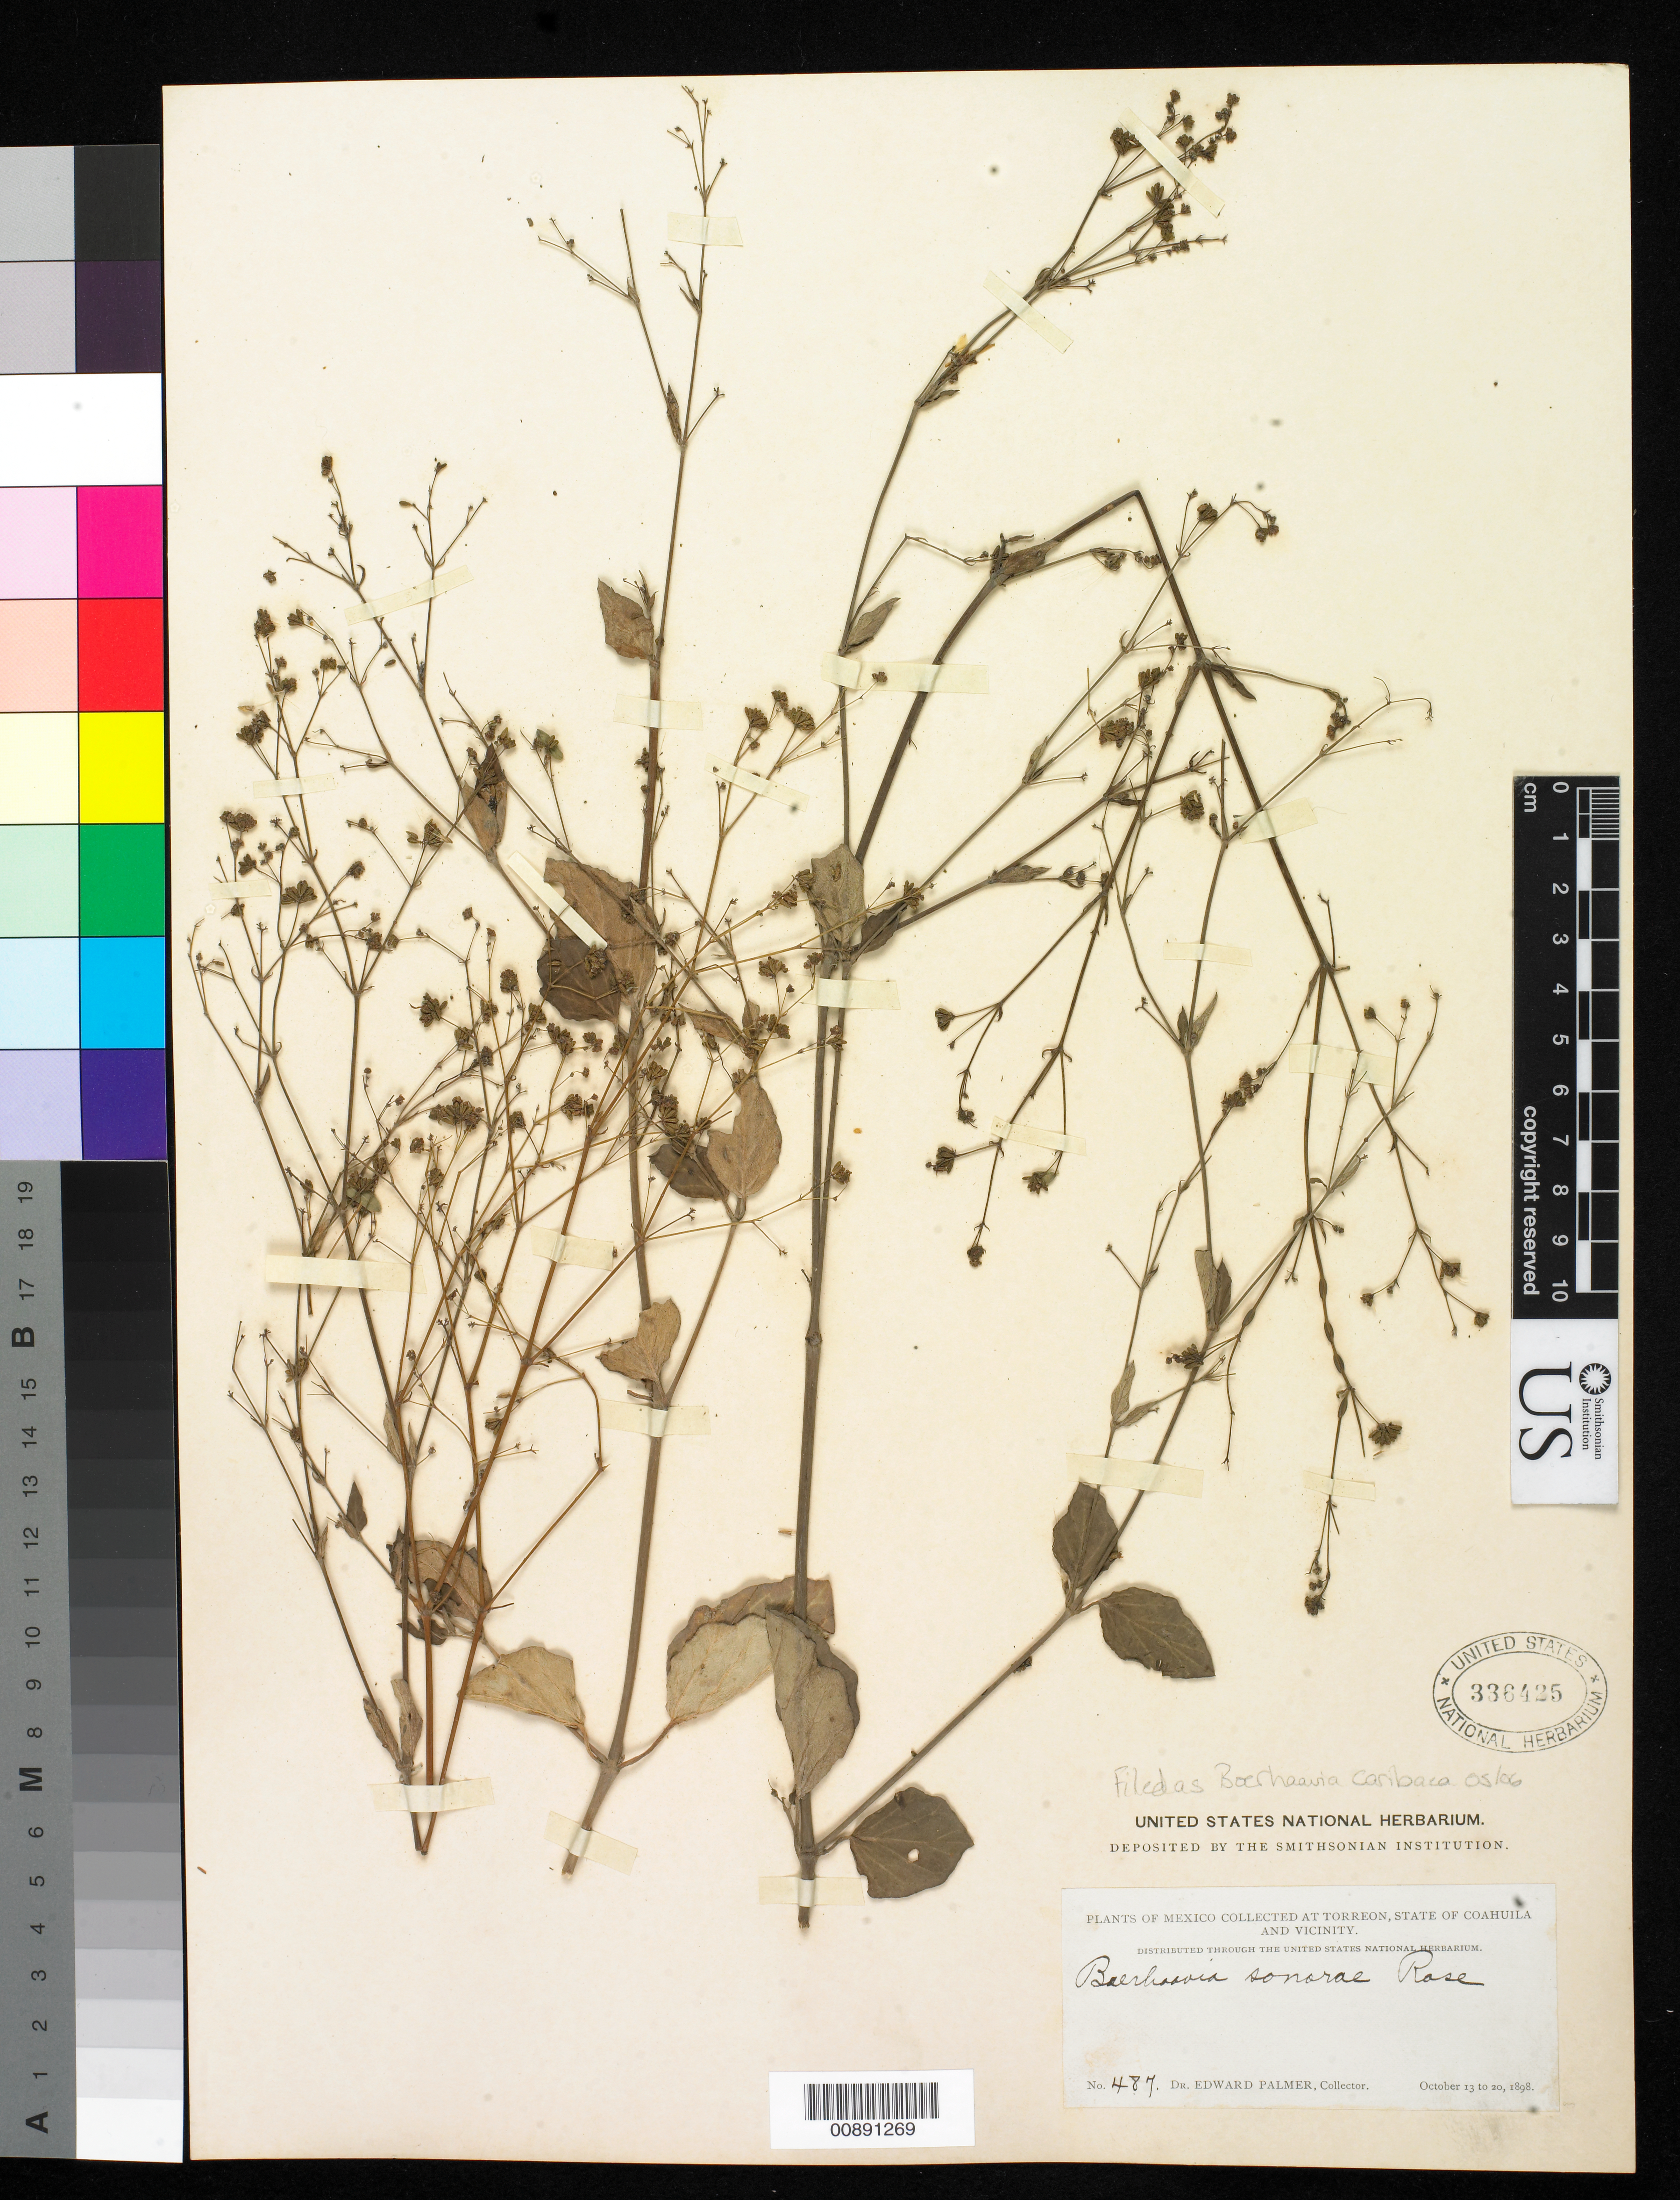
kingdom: Plantae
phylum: Tracheophyta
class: Magnoliopsida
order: Caryophyllales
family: Nyctaginaceae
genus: Boerhavia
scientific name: Boerhavia caribaea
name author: Jacq.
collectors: E. Palmer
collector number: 487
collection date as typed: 13 Oct 1898 to 20 Oct 1898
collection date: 1898-10-13/1898-10-20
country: Mexico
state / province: Coahuila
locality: Torreon, Coahuila and vicinity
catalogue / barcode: US 336425